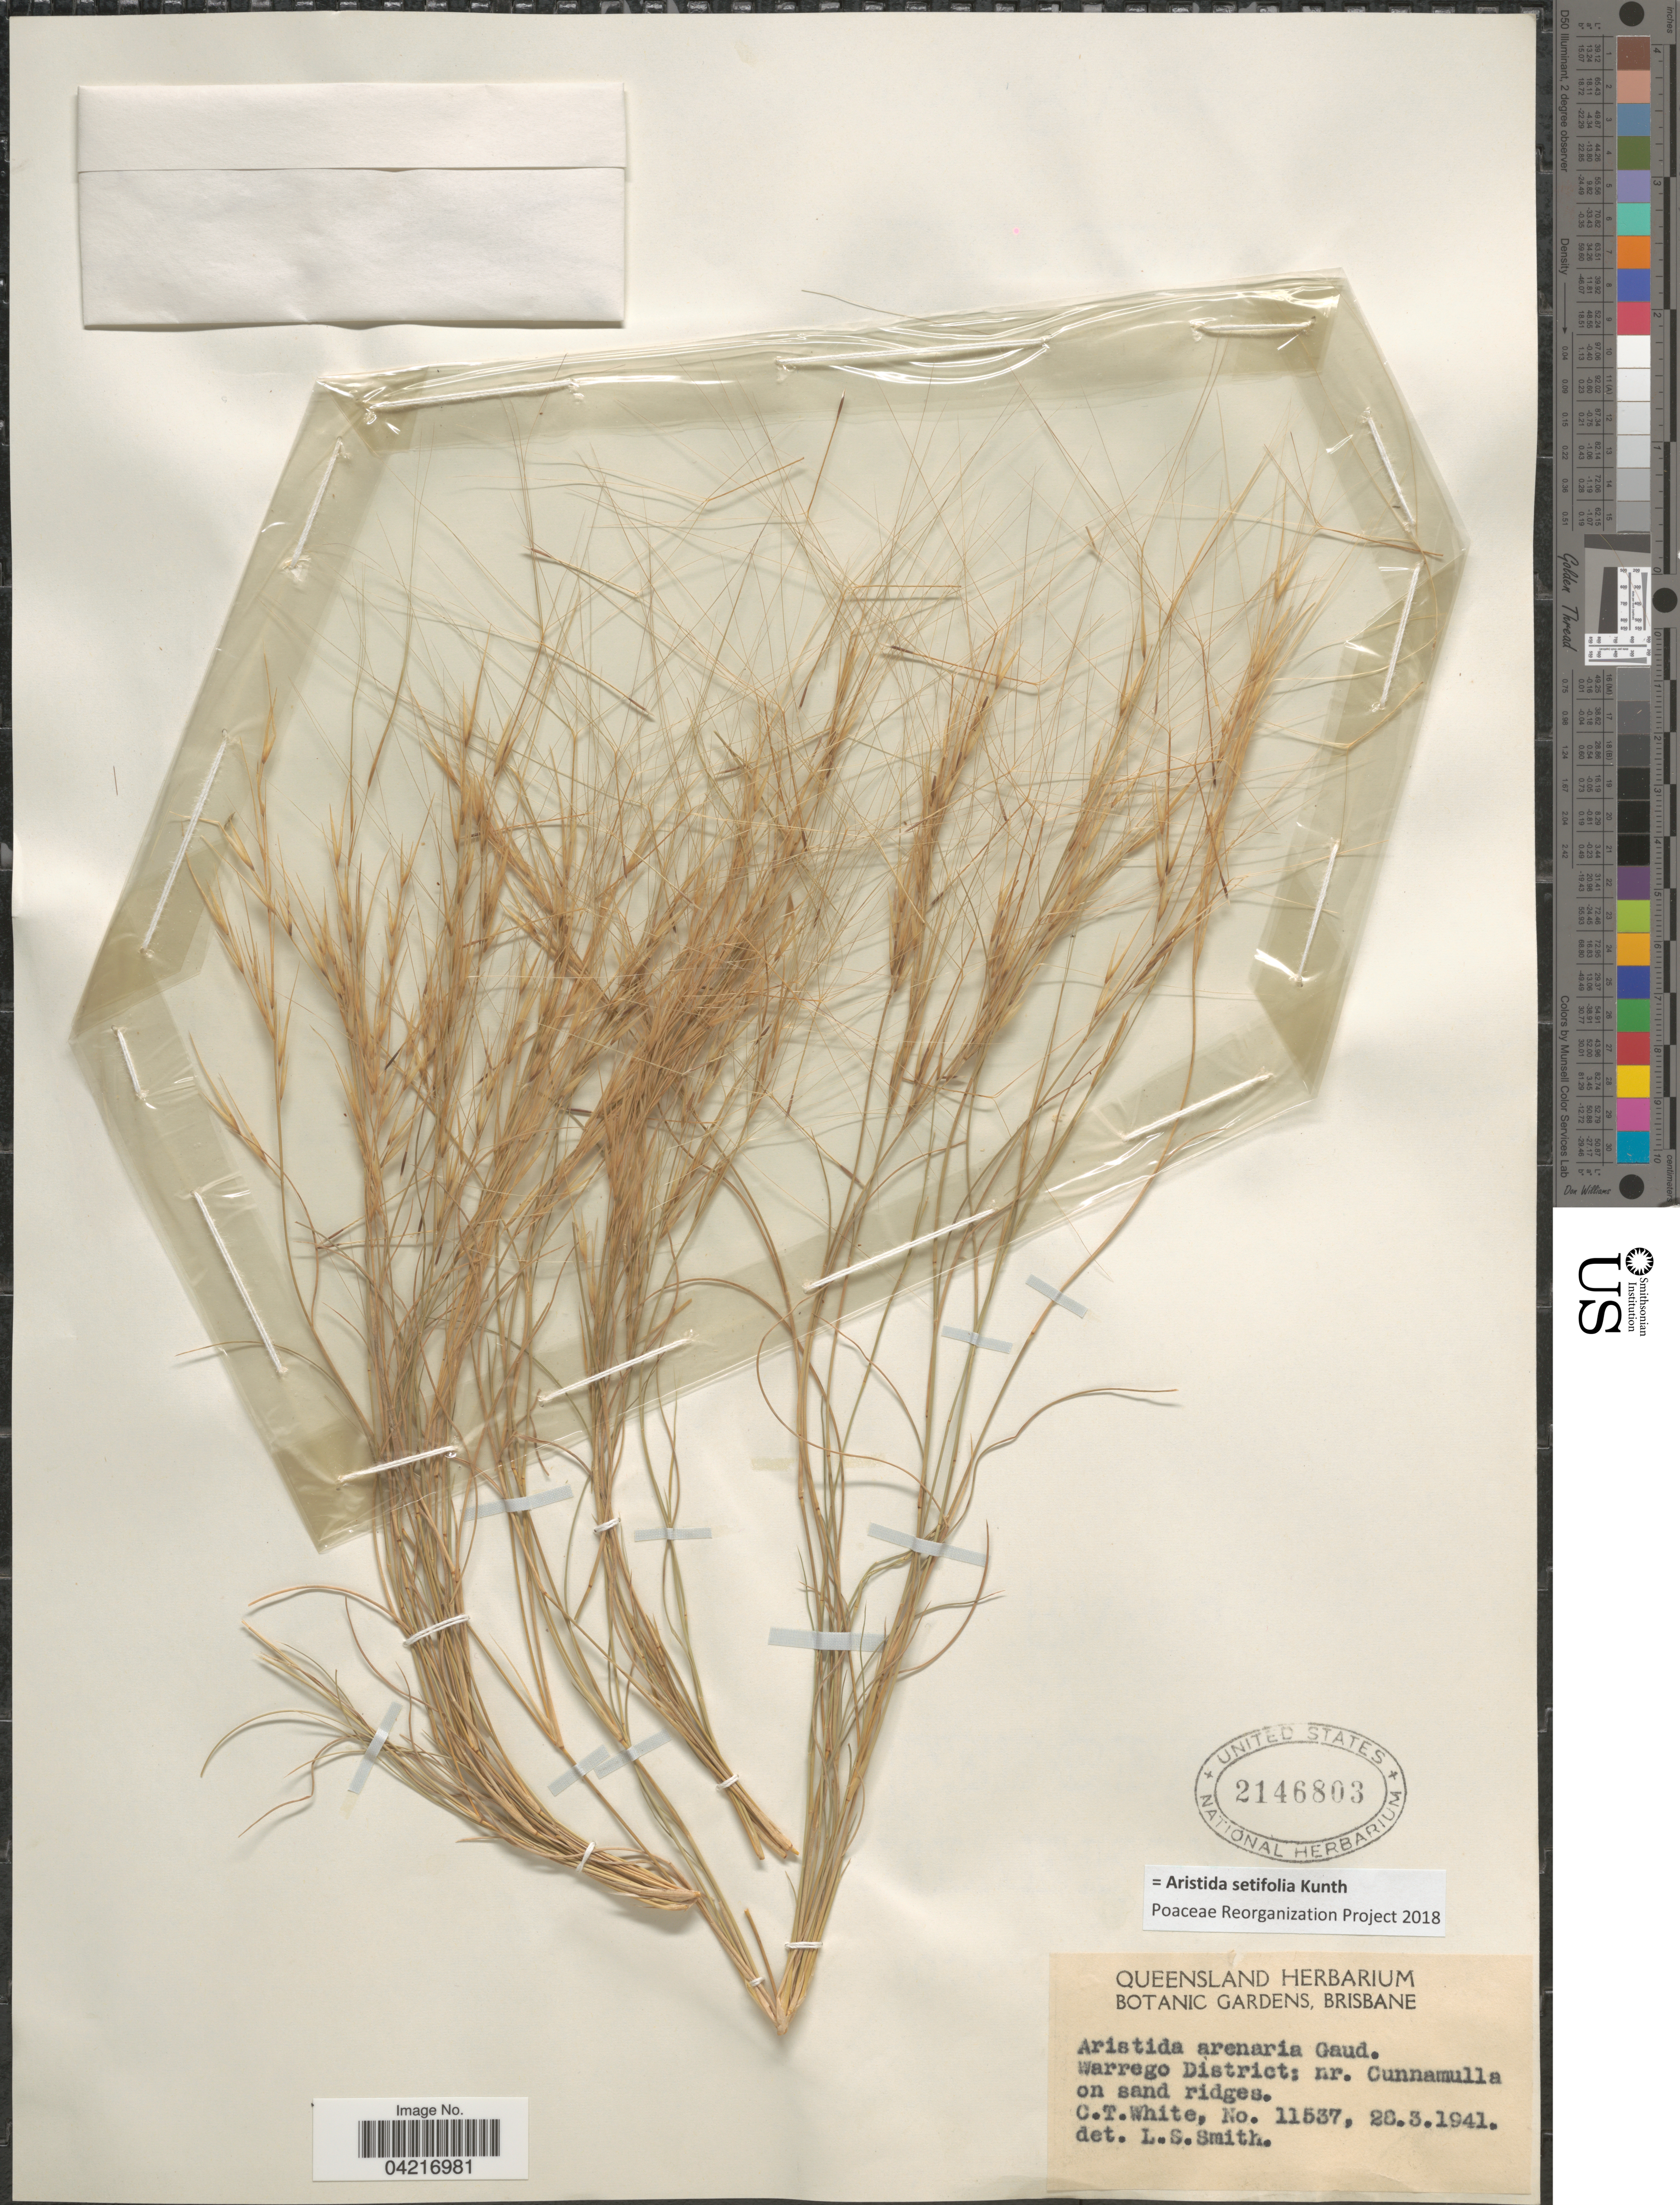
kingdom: Plantae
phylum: Tracheophyta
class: Liliopsida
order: Poales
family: Poaceae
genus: Aristida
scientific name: Aristida setifolia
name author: Kunth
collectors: C. T. White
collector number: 11537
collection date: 1941-03-28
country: Australia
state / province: Queensland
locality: Warrego District: nr. Cunnamulla on sand ridges.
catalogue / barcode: US 2146803